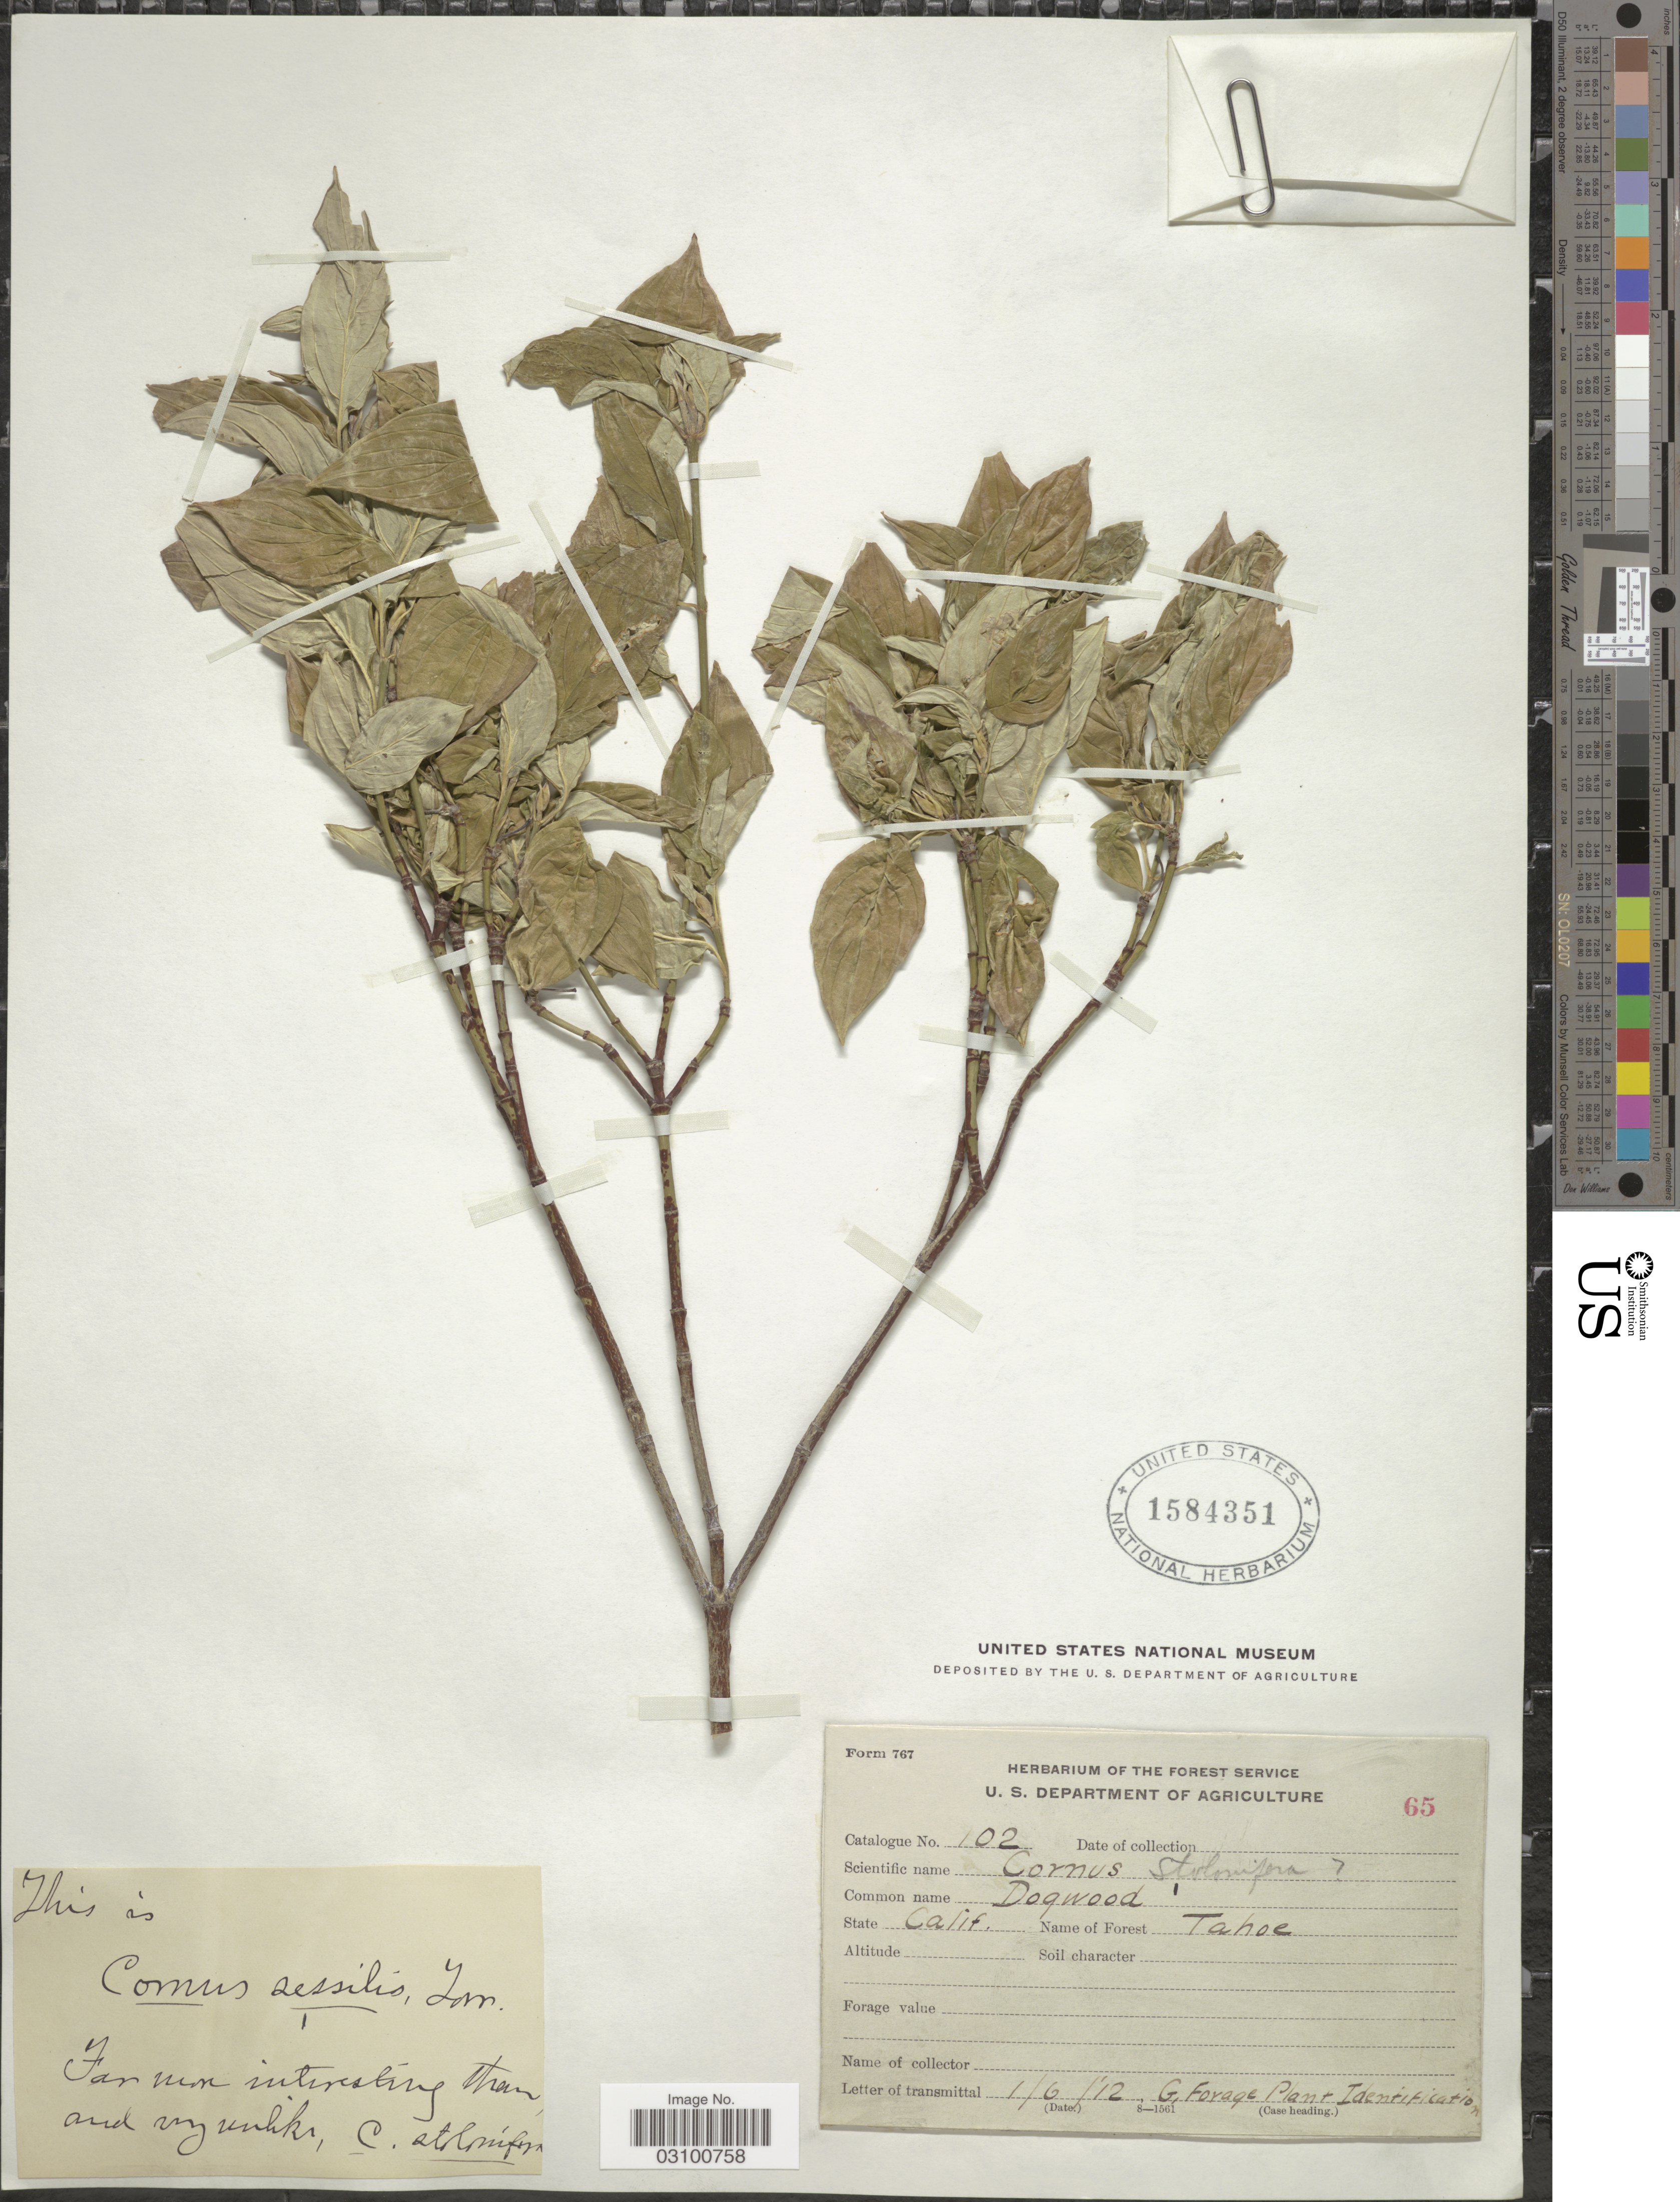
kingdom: Plantae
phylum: Tracheophyta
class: Magnoliopsida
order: Cornales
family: Cornaceae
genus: Cornus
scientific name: Cornus sessilis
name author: Torr. ex Durand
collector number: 102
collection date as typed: Transcribed d/m/y: 6/1/12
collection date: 1912-01-06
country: United States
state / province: California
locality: Tahoe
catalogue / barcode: US 1584351